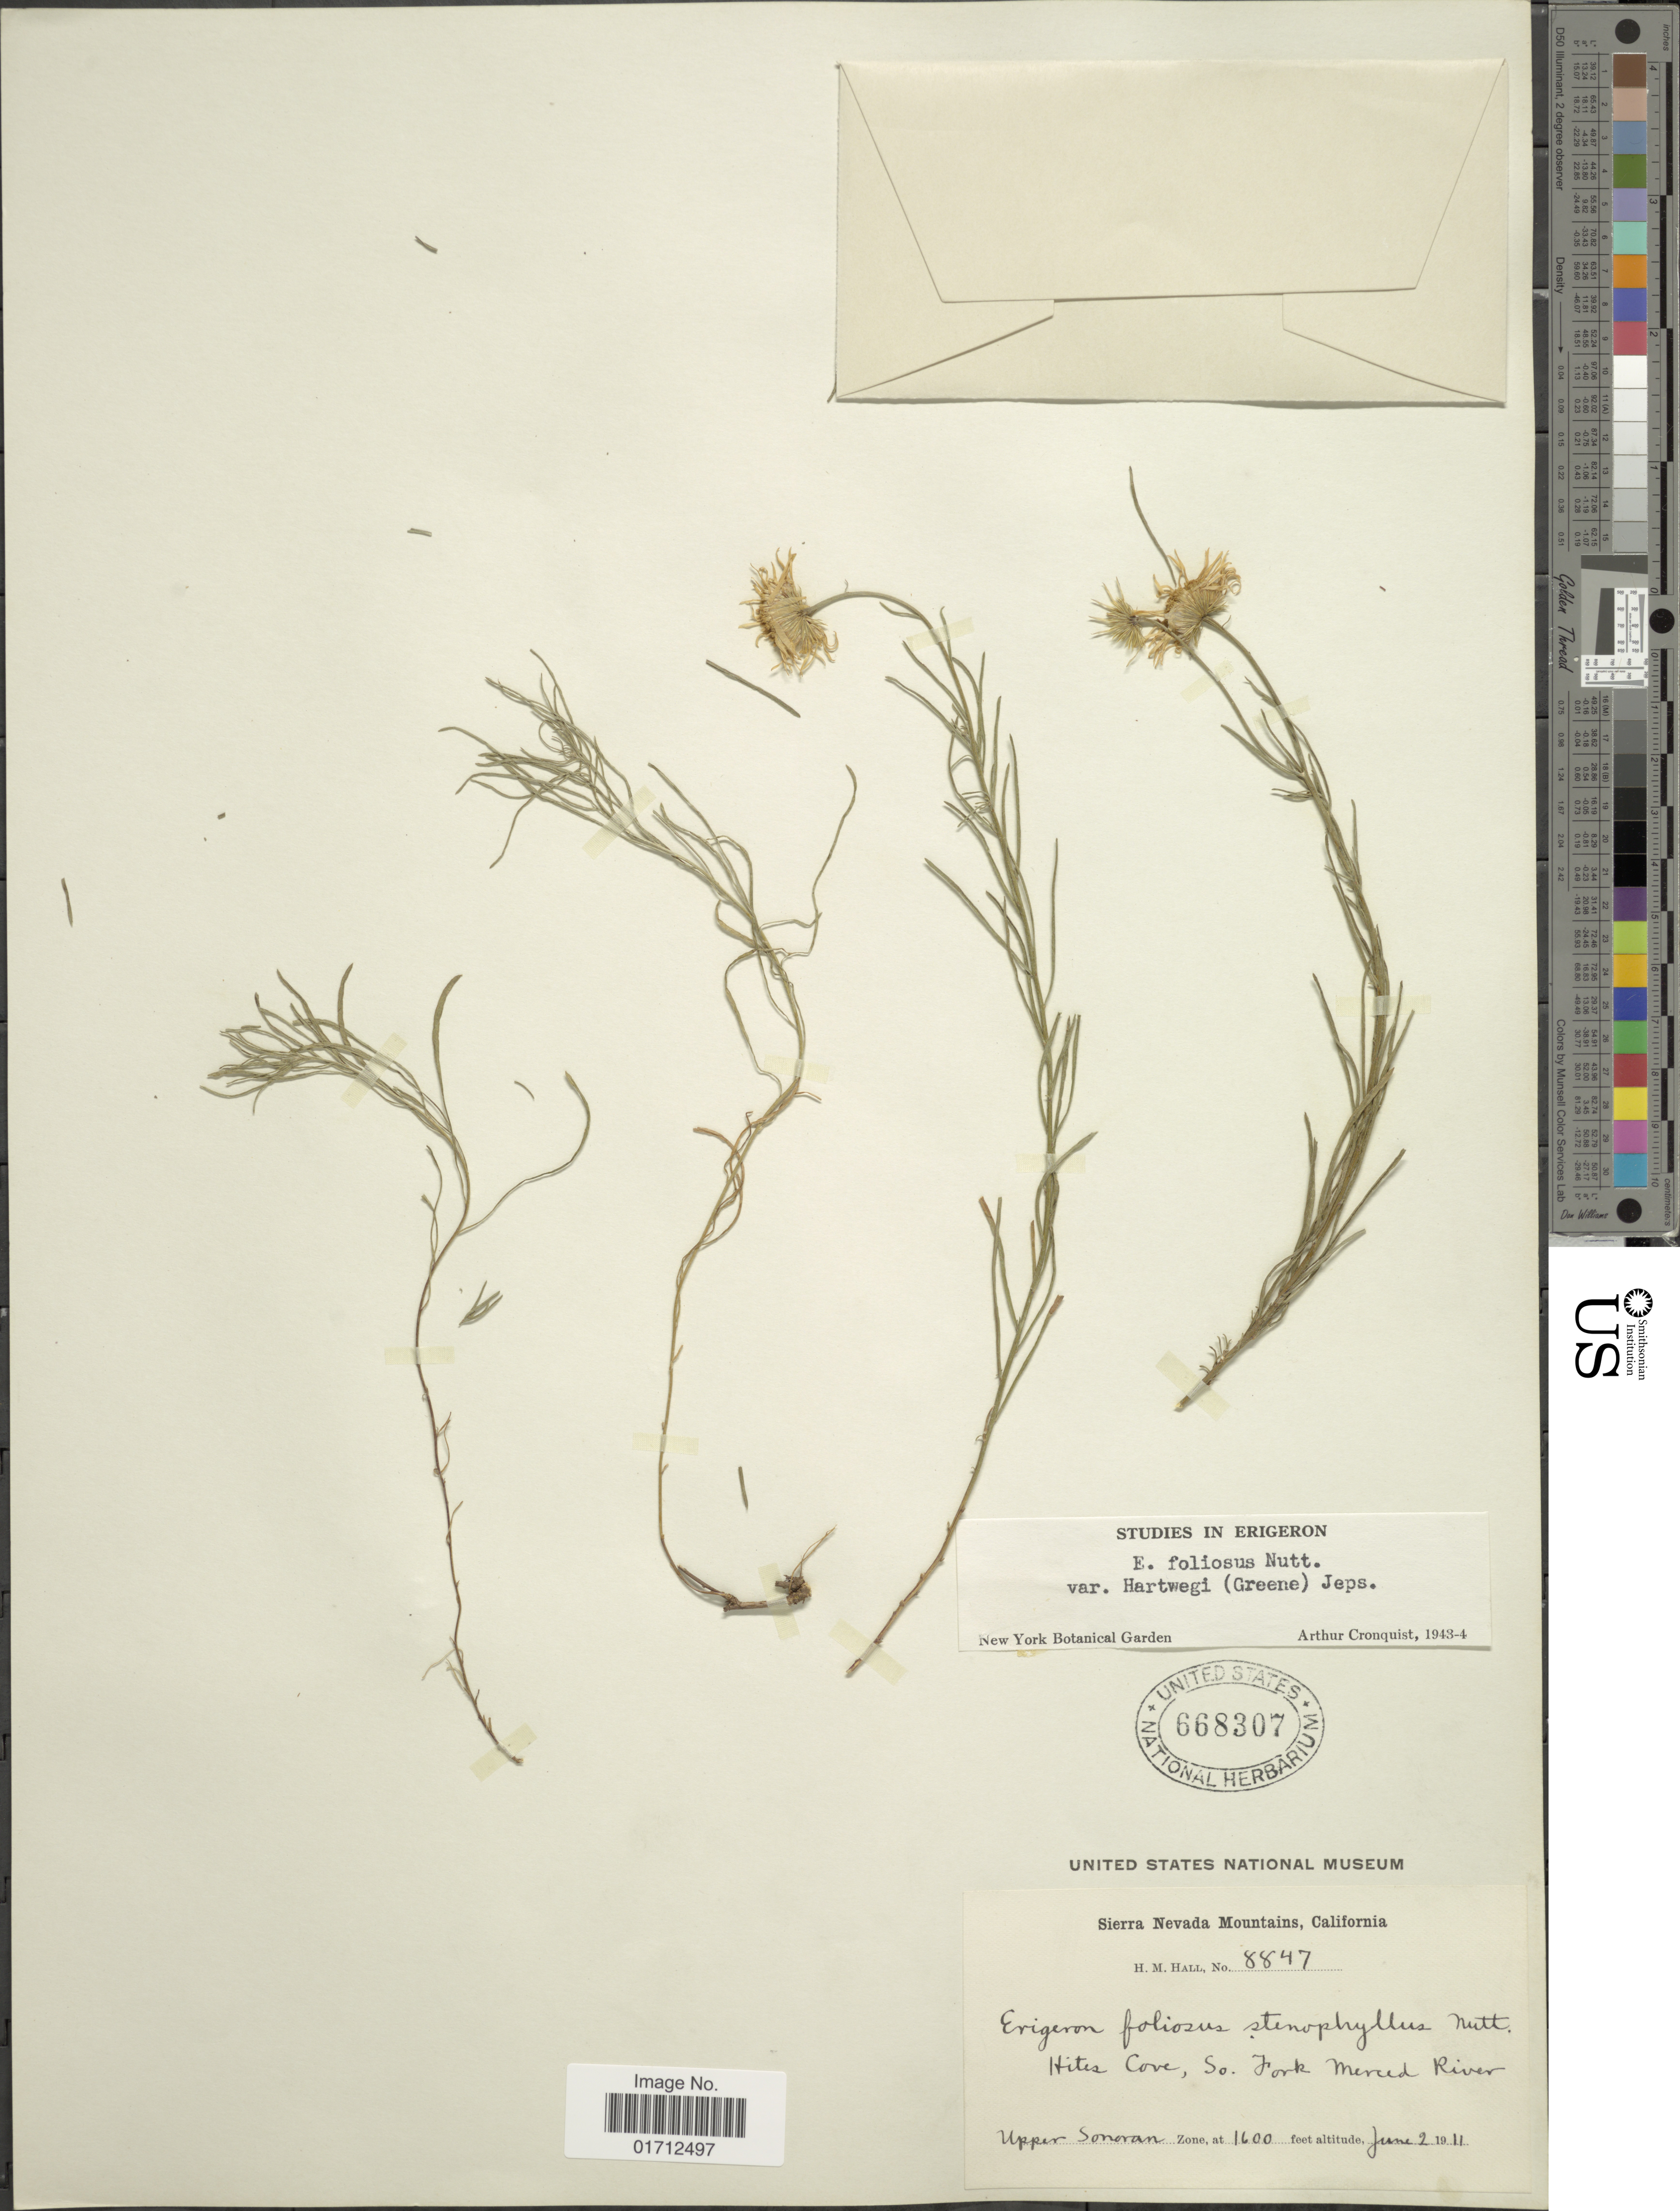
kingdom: Plantae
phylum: Tracheophyta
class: Magnoliopsida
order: Asterales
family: Asteraceae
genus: Erigeron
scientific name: Erigeron foliosus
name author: Nutt.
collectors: H. M. Hall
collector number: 8847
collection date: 1911-06-02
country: United States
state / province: California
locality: Sierra Nevada Mountains, Hites Cove, So. Fork Merced River. Upper Sonoran.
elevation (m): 488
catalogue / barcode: US 668307